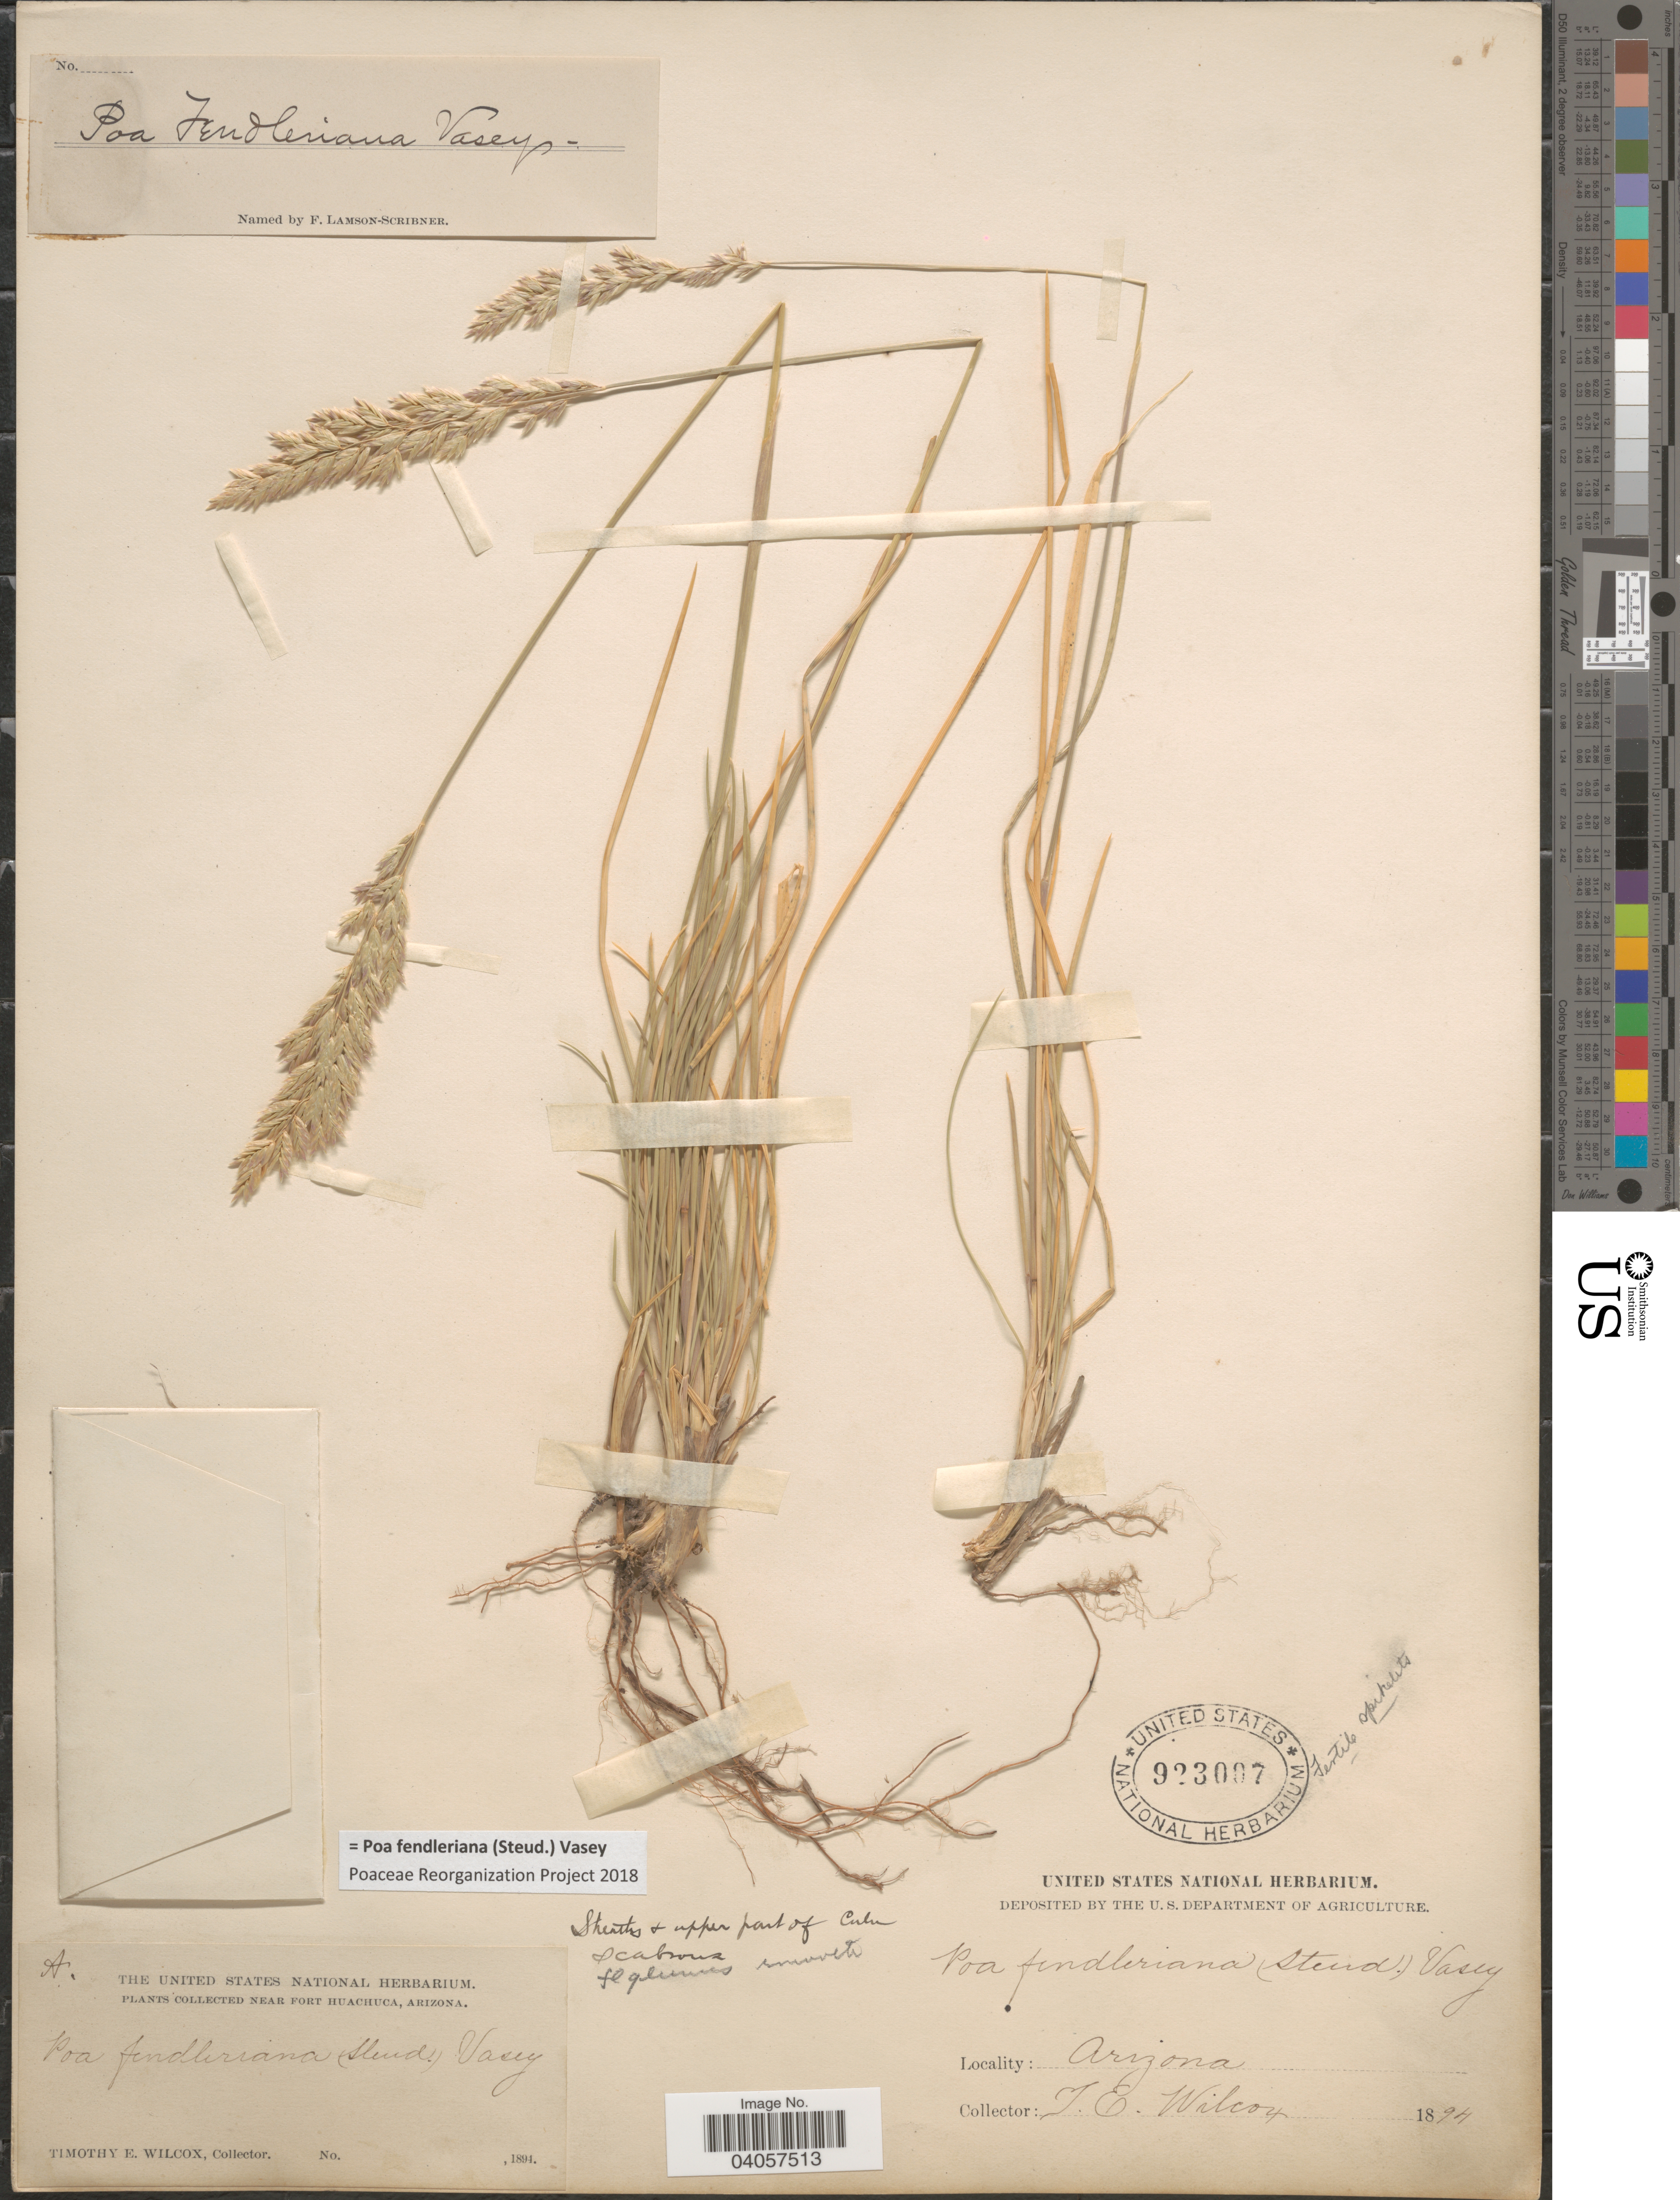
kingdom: Plantae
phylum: Tracheophyta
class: Liliopsida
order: Poales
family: Poaceae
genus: Poa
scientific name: Poa fendleriana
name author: (Steud.) Vasey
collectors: T. E. Wilcox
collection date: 1894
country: United States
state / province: Arizona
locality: Near Fort Huachuca.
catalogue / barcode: US 923007